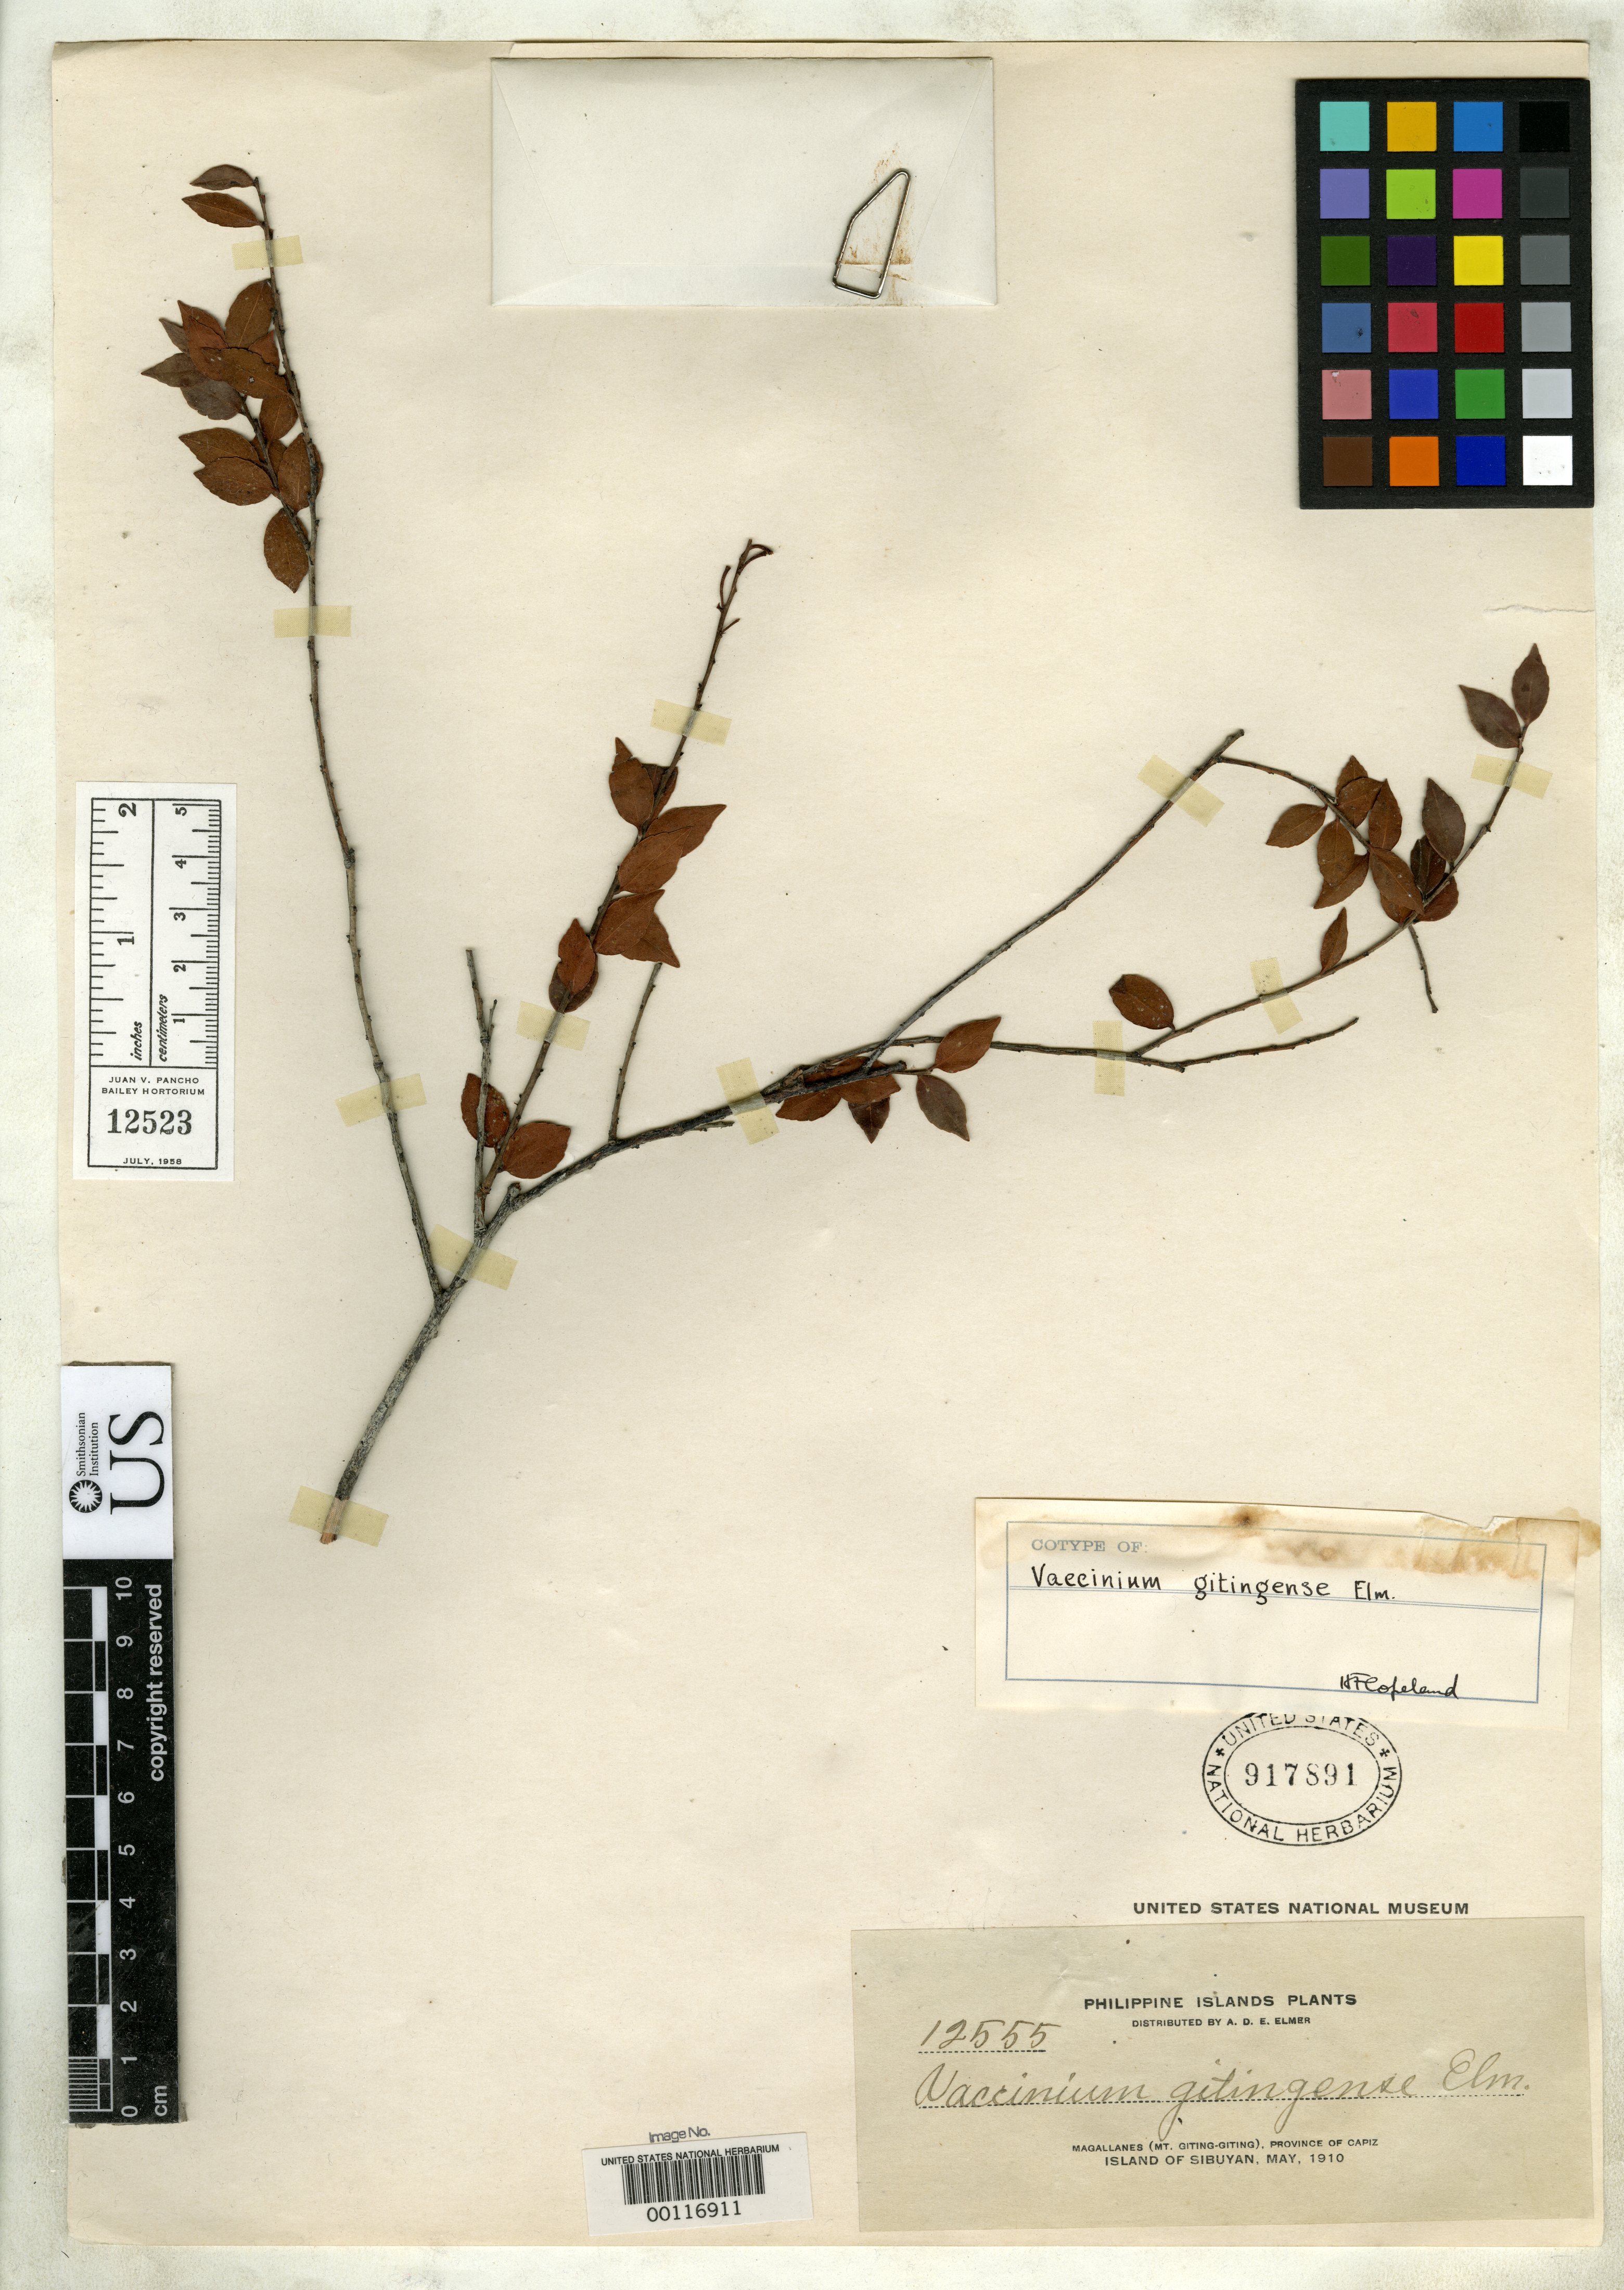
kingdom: Plantae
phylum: Tracheophyta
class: Magnoliopsida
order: Ericales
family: Ericaceae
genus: Vaccinium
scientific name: Vaccinium gitingense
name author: Elmer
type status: Isotype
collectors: A. D. E. Elmer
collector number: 12555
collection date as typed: May 1910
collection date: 1910-05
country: Philippines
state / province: Mimaropa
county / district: Romblon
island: Sibuyan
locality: Magallanes, Mount Giting-giting.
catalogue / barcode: US 917891